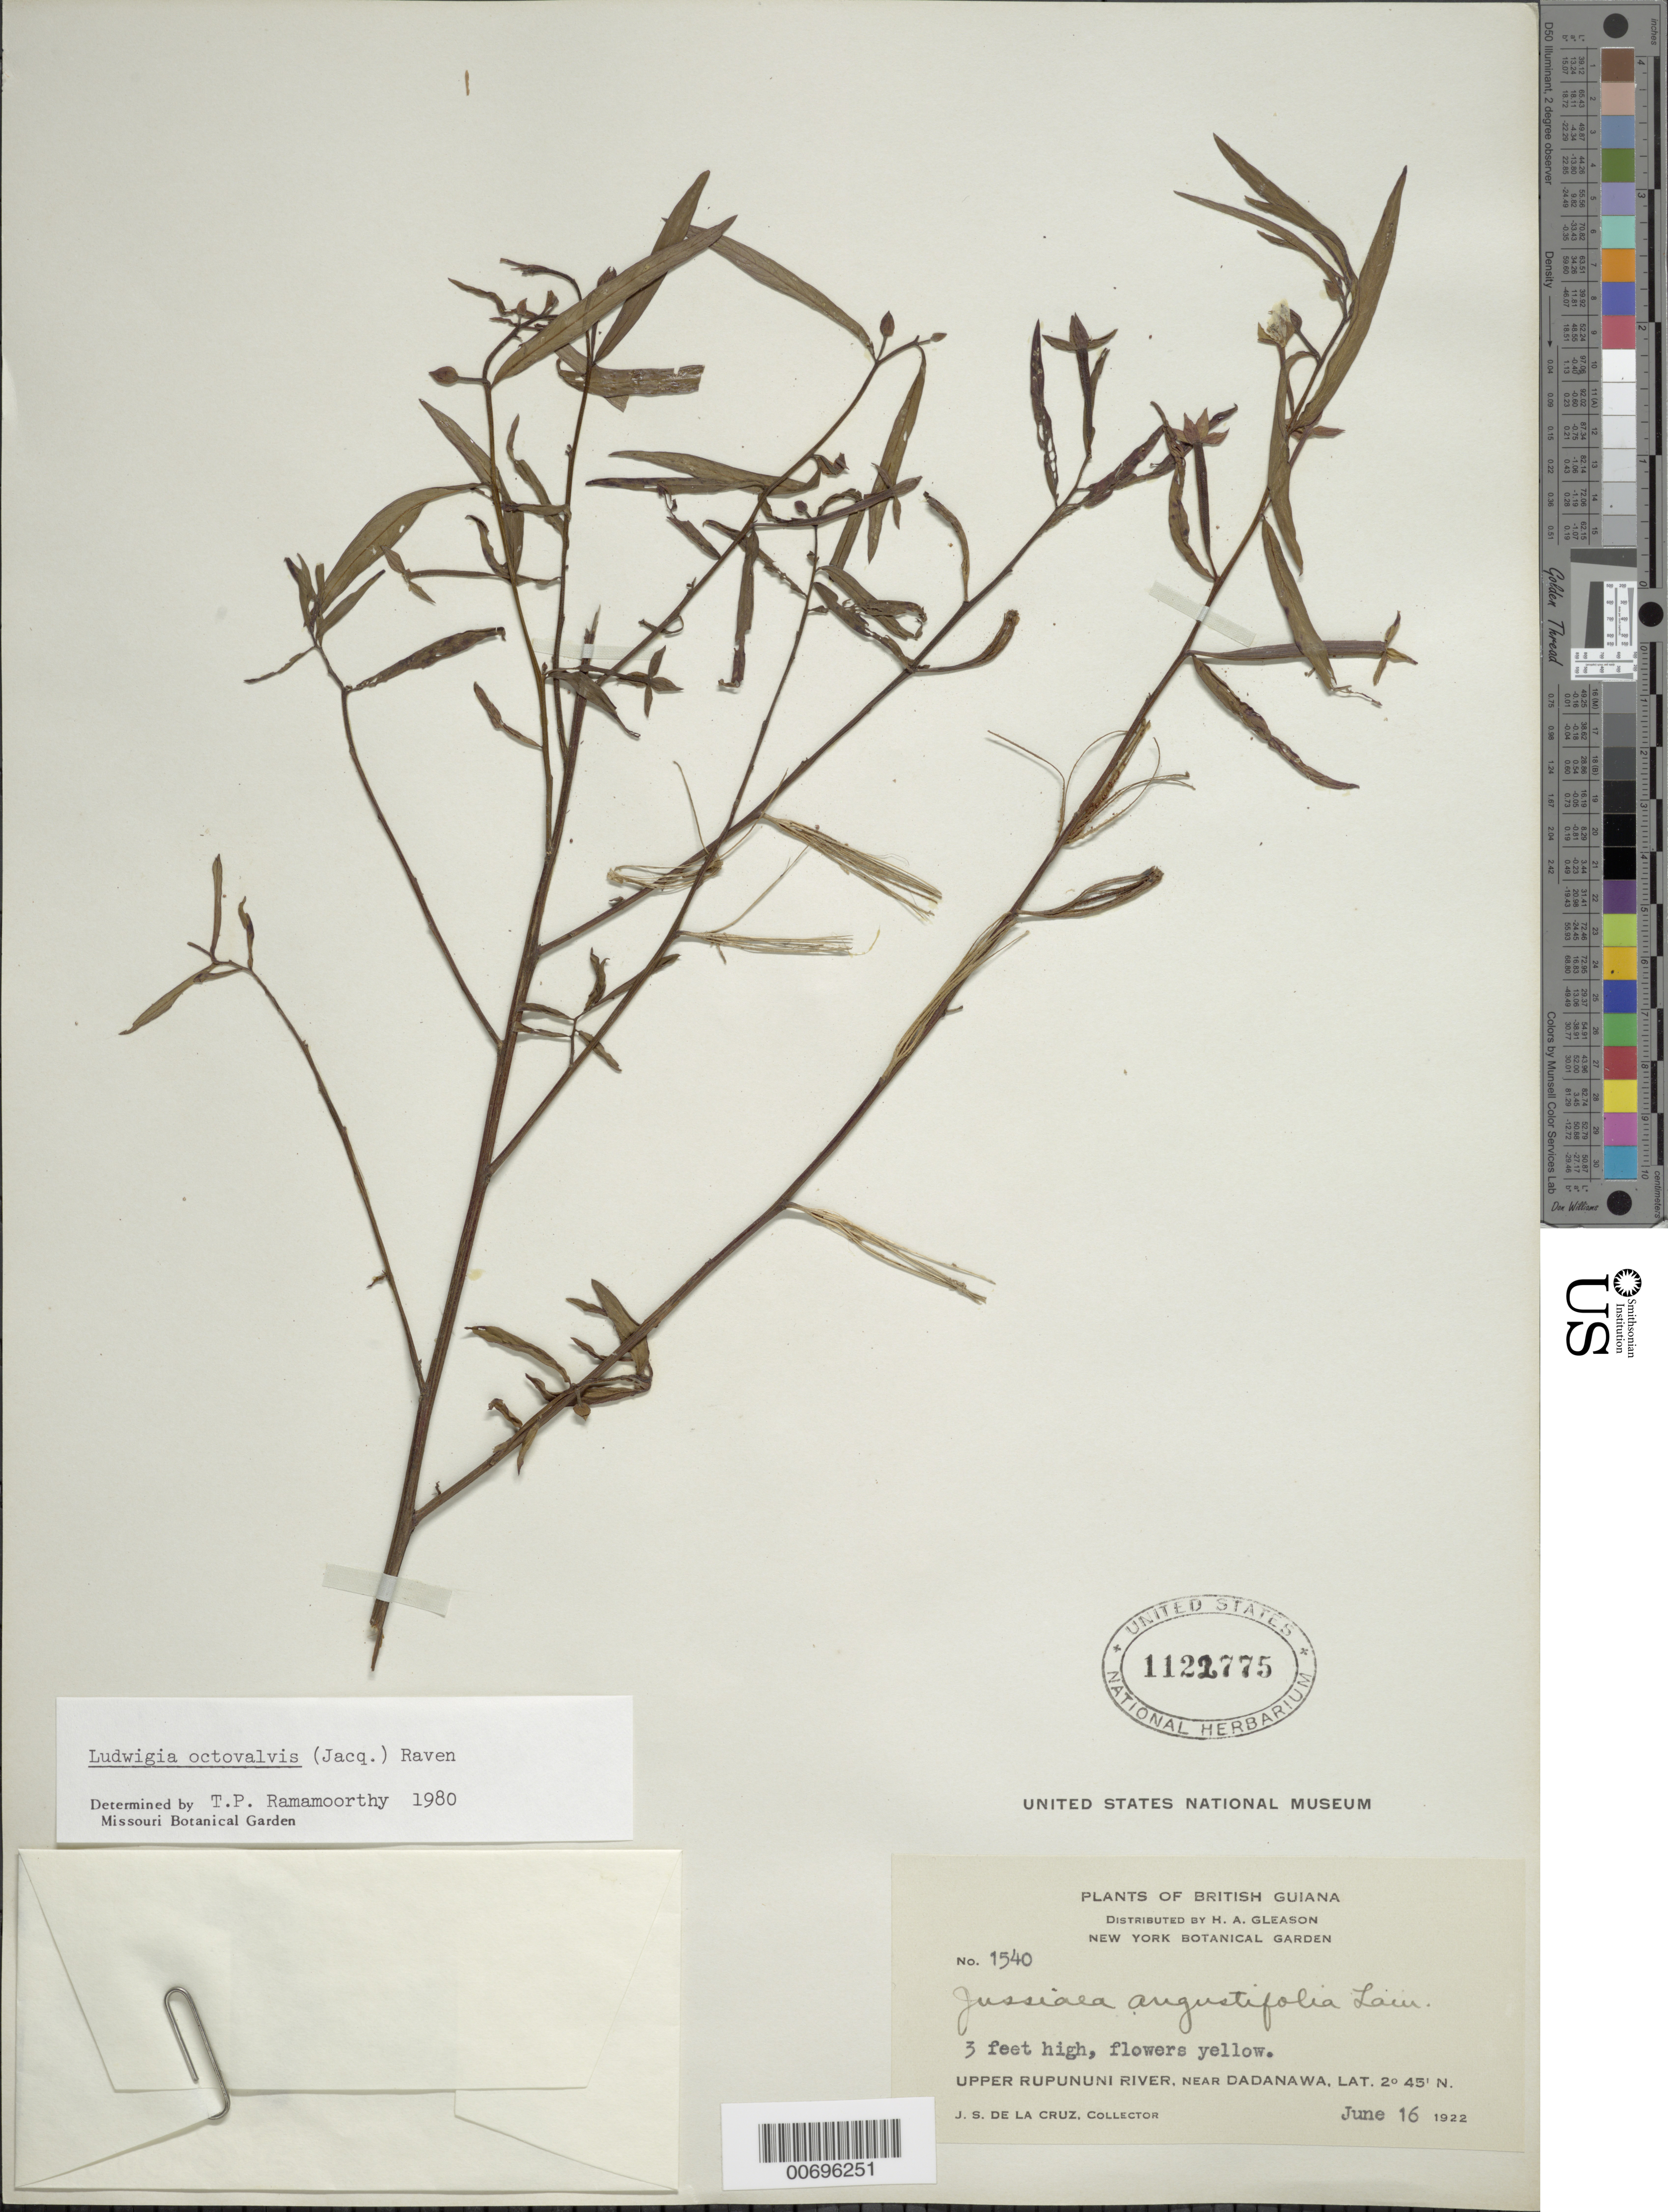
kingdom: Plantae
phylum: Tracheophyta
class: Magnoliopsida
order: Myrtales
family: Onagraceae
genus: Ludwigia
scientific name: Ludwigia octovalvis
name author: (Jacq.) P.H. Raven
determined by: Ramamoorthy, T. P.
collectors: J. S. de la Cruz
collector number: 1540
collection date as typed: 16-Jun-22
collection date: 1922-06-16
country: Guyana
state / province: U. Takutu-U. Essequibo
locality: Dadanawa, vic., upper Rupununi R.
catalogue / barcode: US 1122775